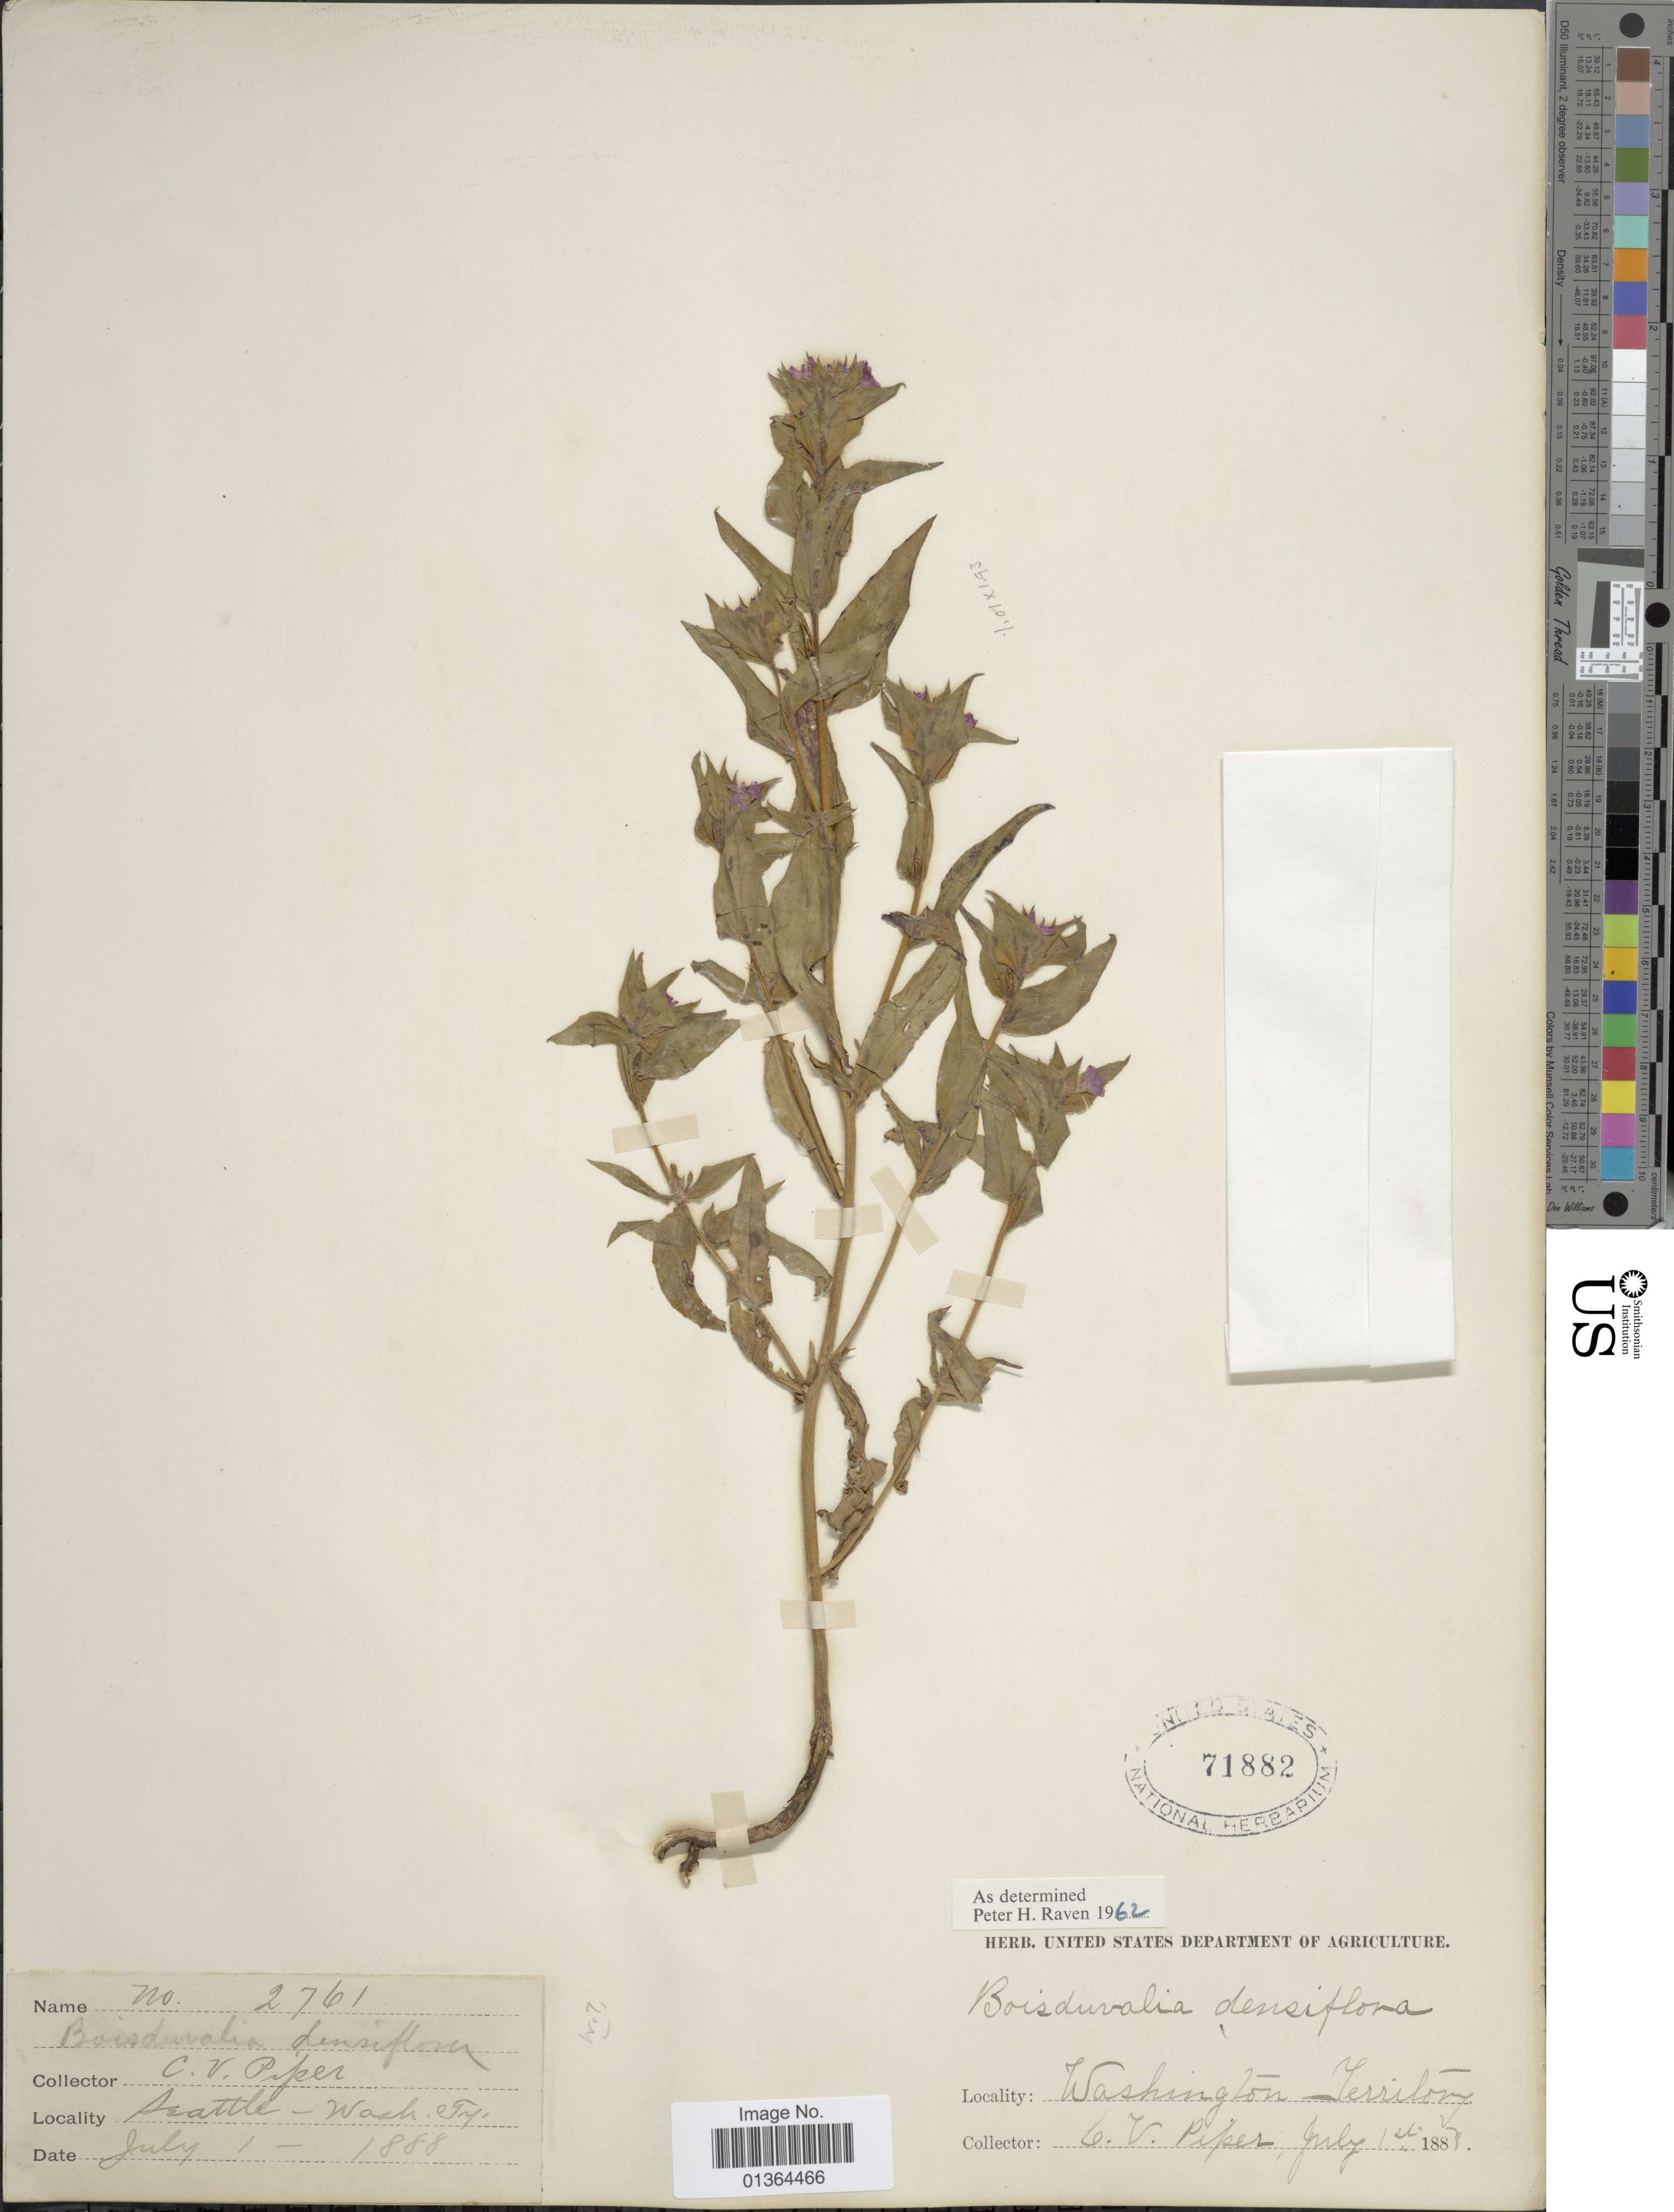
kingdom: Plantae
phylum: Tracheophyta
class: Magnoliopsida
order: Myrtales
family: Onagraceae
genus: Epilobium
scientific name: Epilobium densiflorum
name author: (Lindl.) Hoch & P.H. Raven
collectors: C. V. Piper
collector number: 2761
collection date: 1888-08-09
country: United States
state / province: Washington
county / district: King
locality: Seattle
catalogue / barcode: US 71882